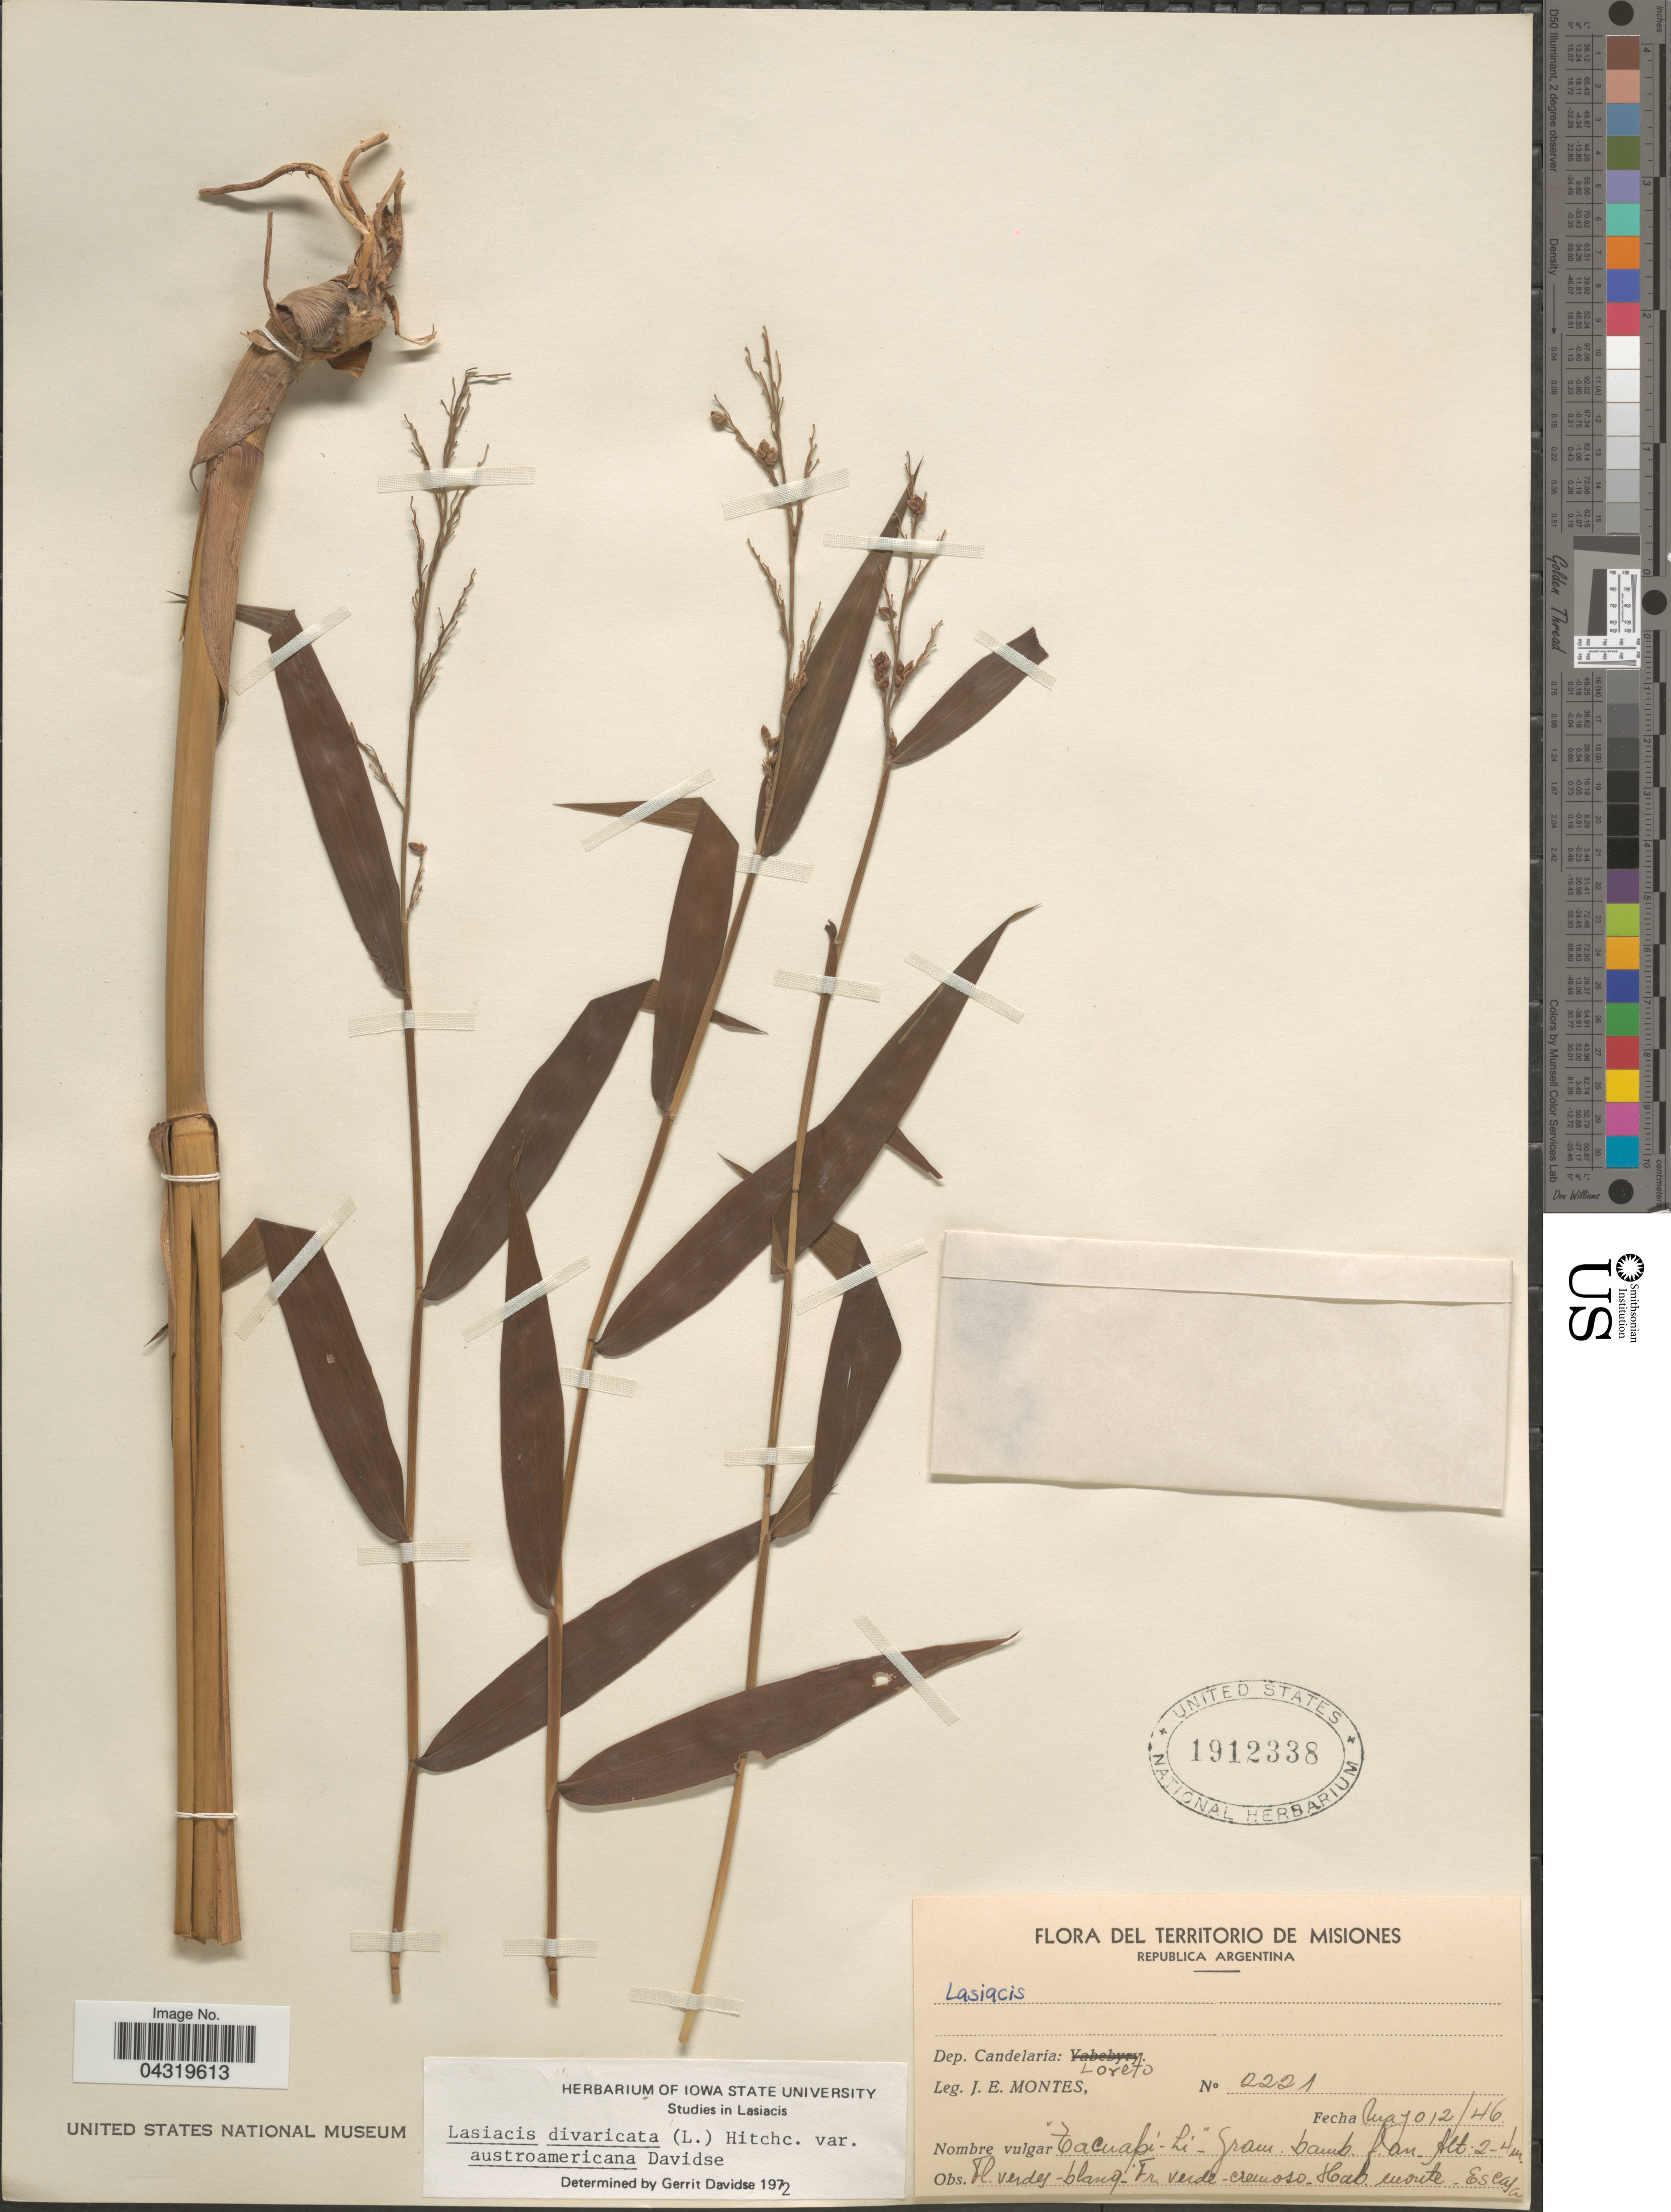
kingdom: Plantae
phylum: Tracheophyta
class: Liliopsida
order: Poales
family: Poaceae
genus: Lasiacis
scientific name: Lasiacis divaricata var. austroamericana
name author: Davidse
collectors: J. E. Montes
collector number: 2221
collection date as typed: Transcribed d/m/y: 12/5/46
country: Argentina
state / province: Misiones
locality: Territorio de Misiones. Dep. Candelaria: Loreto.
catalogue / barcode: US 1912338